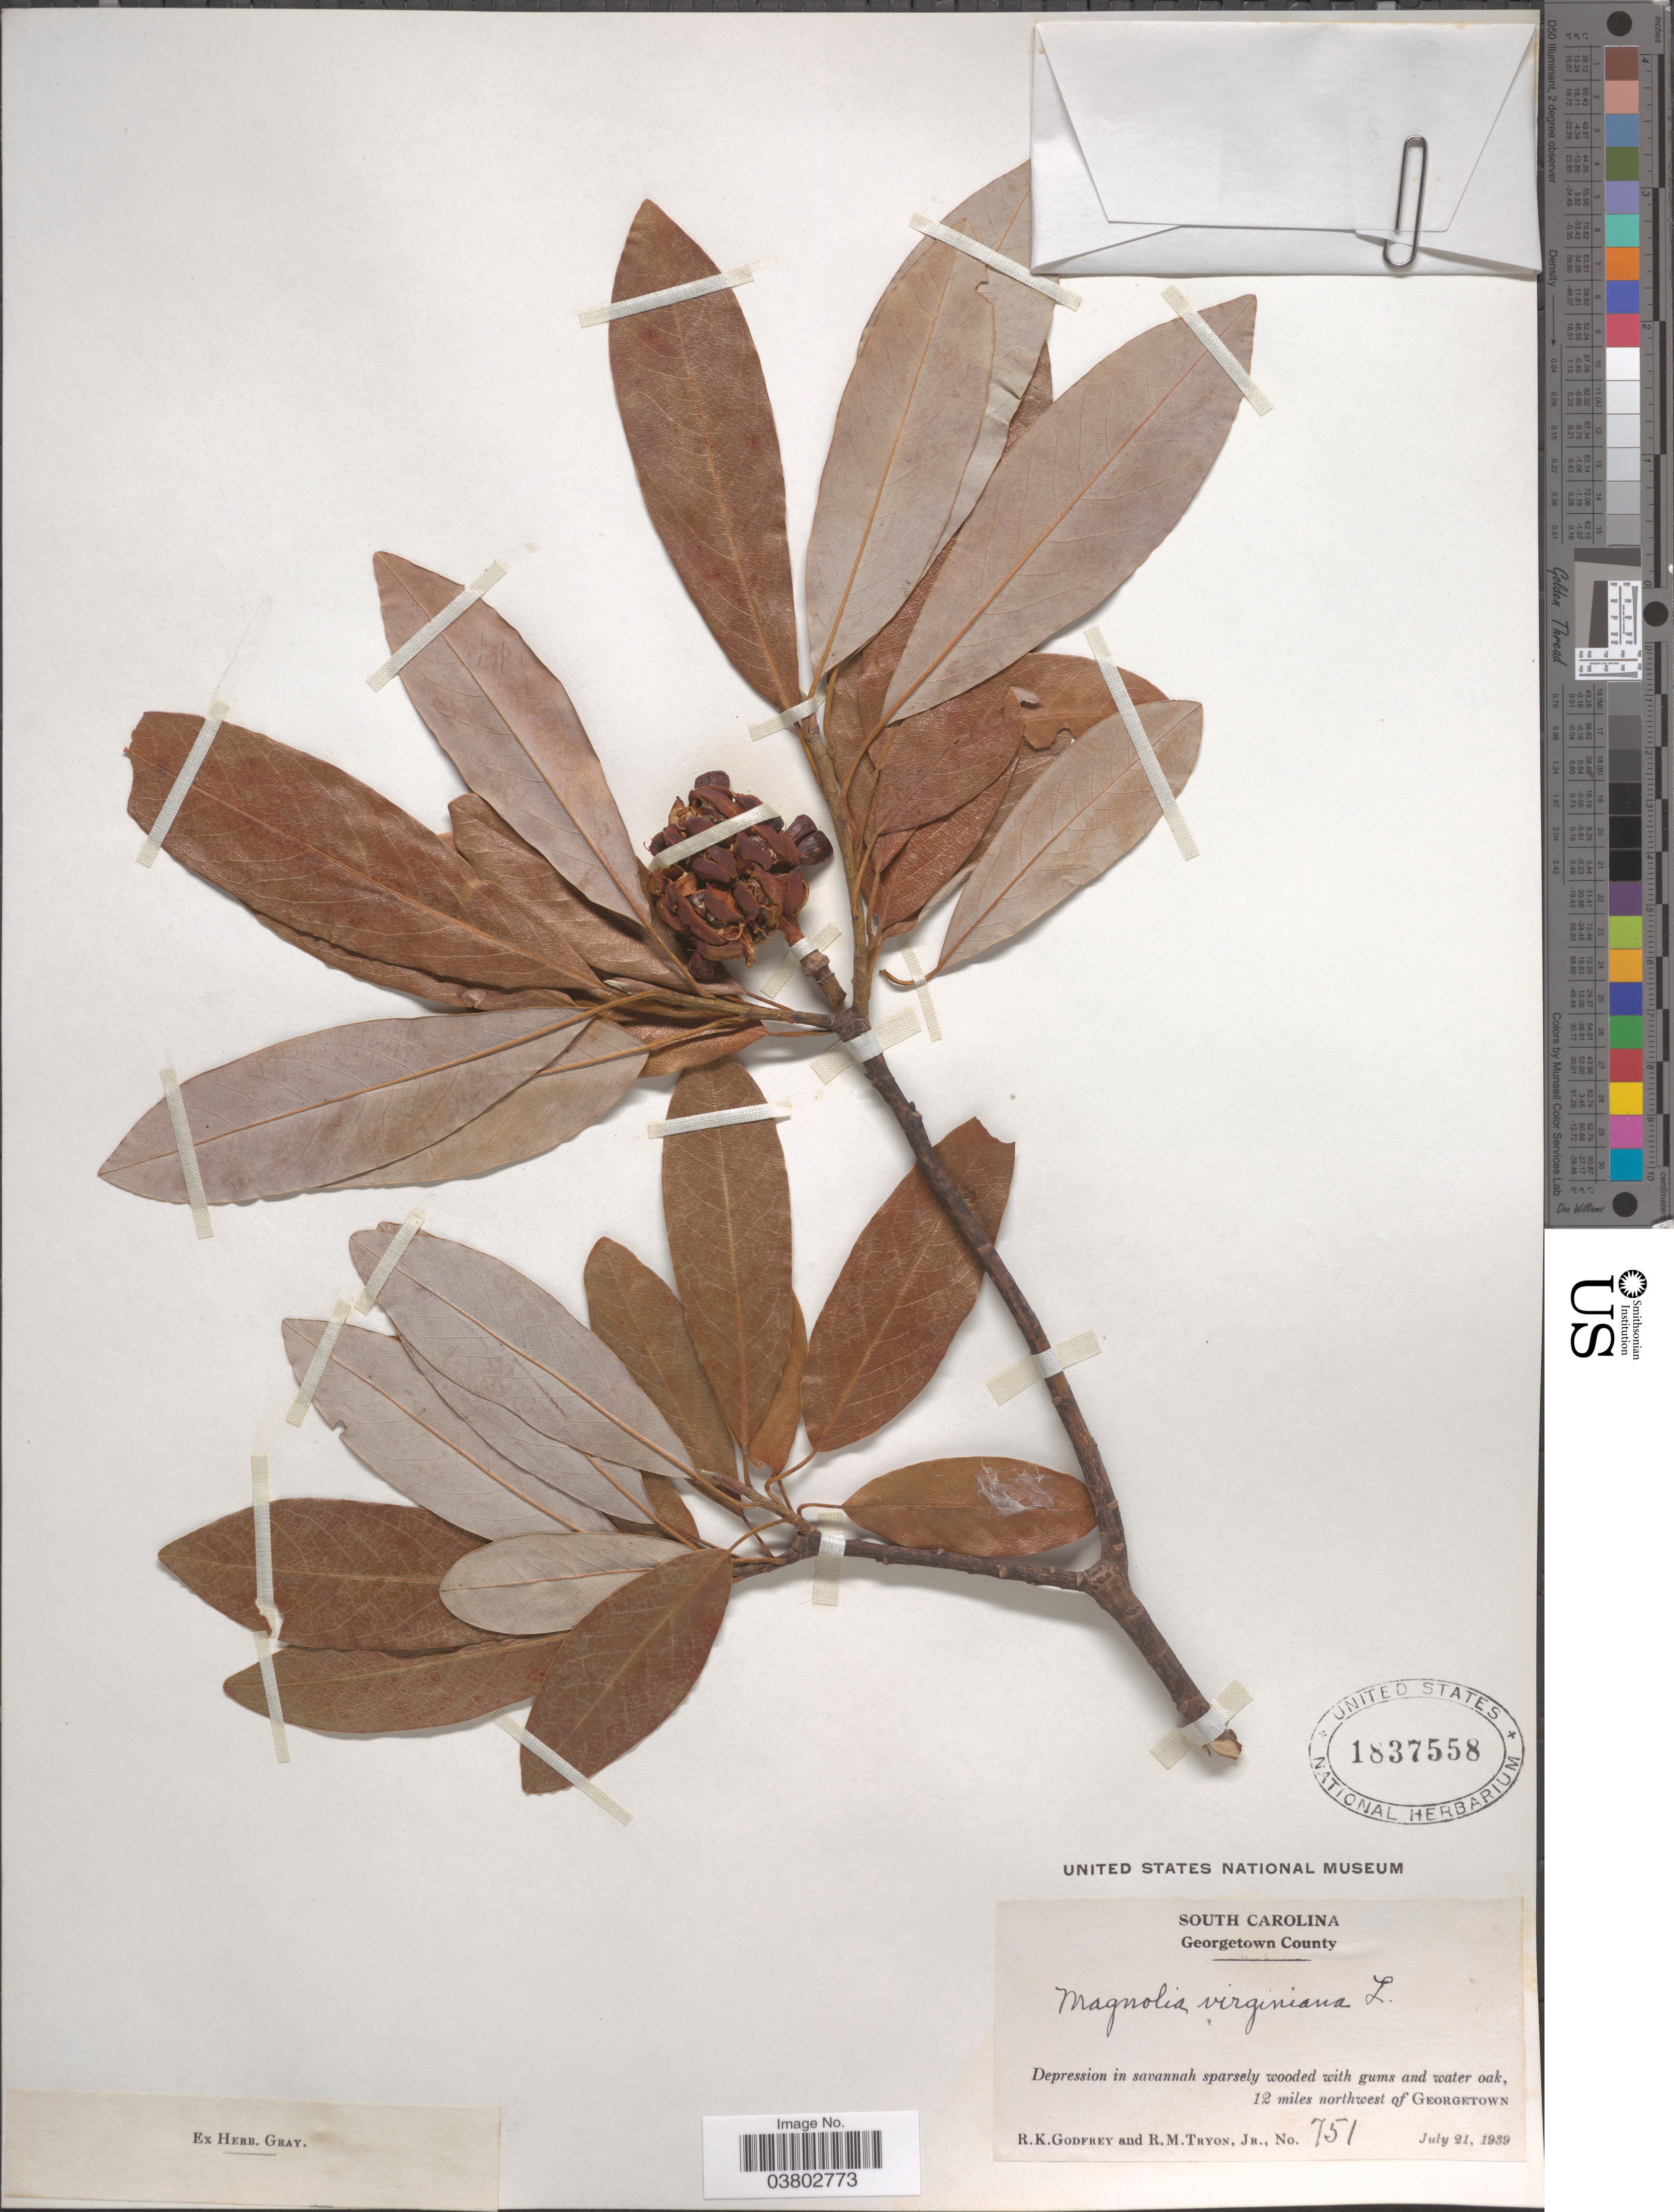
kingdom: Plantae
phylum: Tracheophyta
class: Magnoliopsida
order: Magnoliales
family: Magnoliaceae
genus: Magnolia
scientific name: Magnolia virginiana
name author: L.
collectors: R. K. Godfrey & R. Tryon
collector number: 751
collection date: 1939-07-21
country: United States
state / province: South Carolina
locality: Georgetown County. 12 miles northwest of Georgetown.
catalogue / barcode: US 1837558